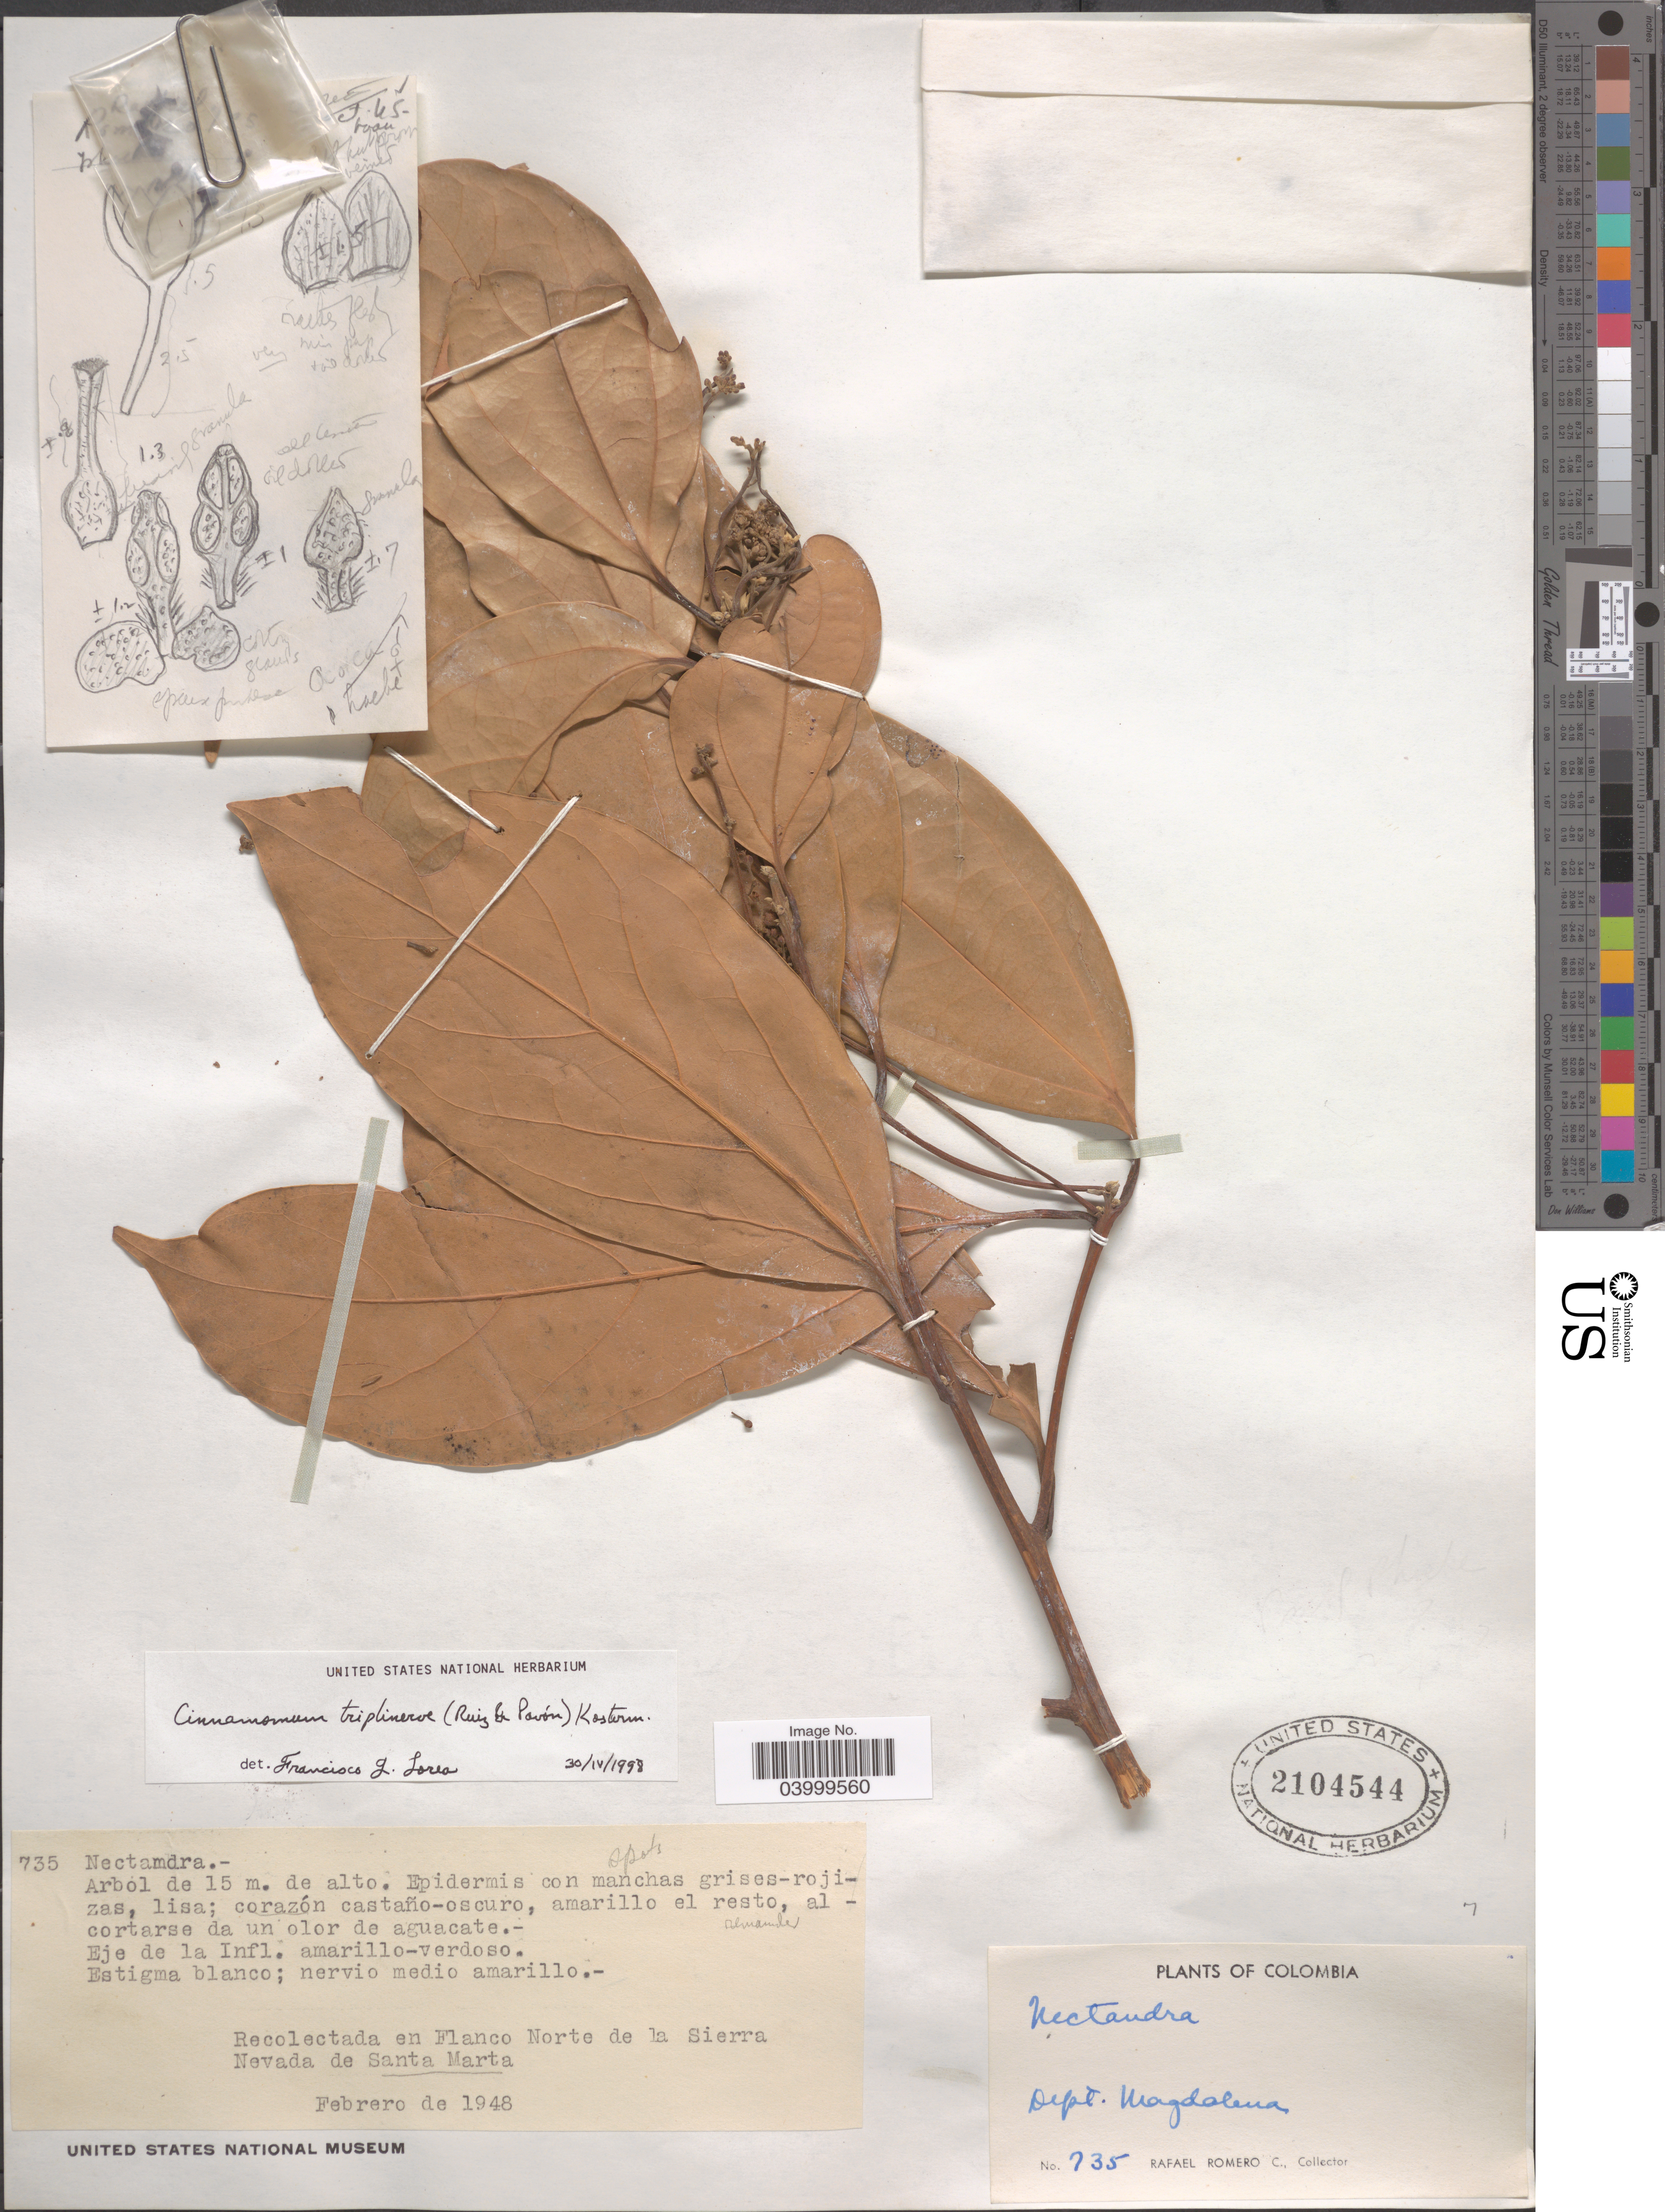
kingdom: Plantae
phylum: Tracheophyta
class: Magnoliopsida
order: Laurales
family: Lauraceae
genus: Cinnamomum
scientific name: Cinnamomum triplinerve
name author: (Ruiz & Pav.) Kosterm.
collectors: R. Romero Castañeda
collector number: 735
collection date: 1948-02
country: Colombia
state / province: Magdalena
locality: Dept. Magdalena. Recolectada en Flanco Norte de la Sierra Nevada de Santa Marta.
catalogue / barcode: US 2104544